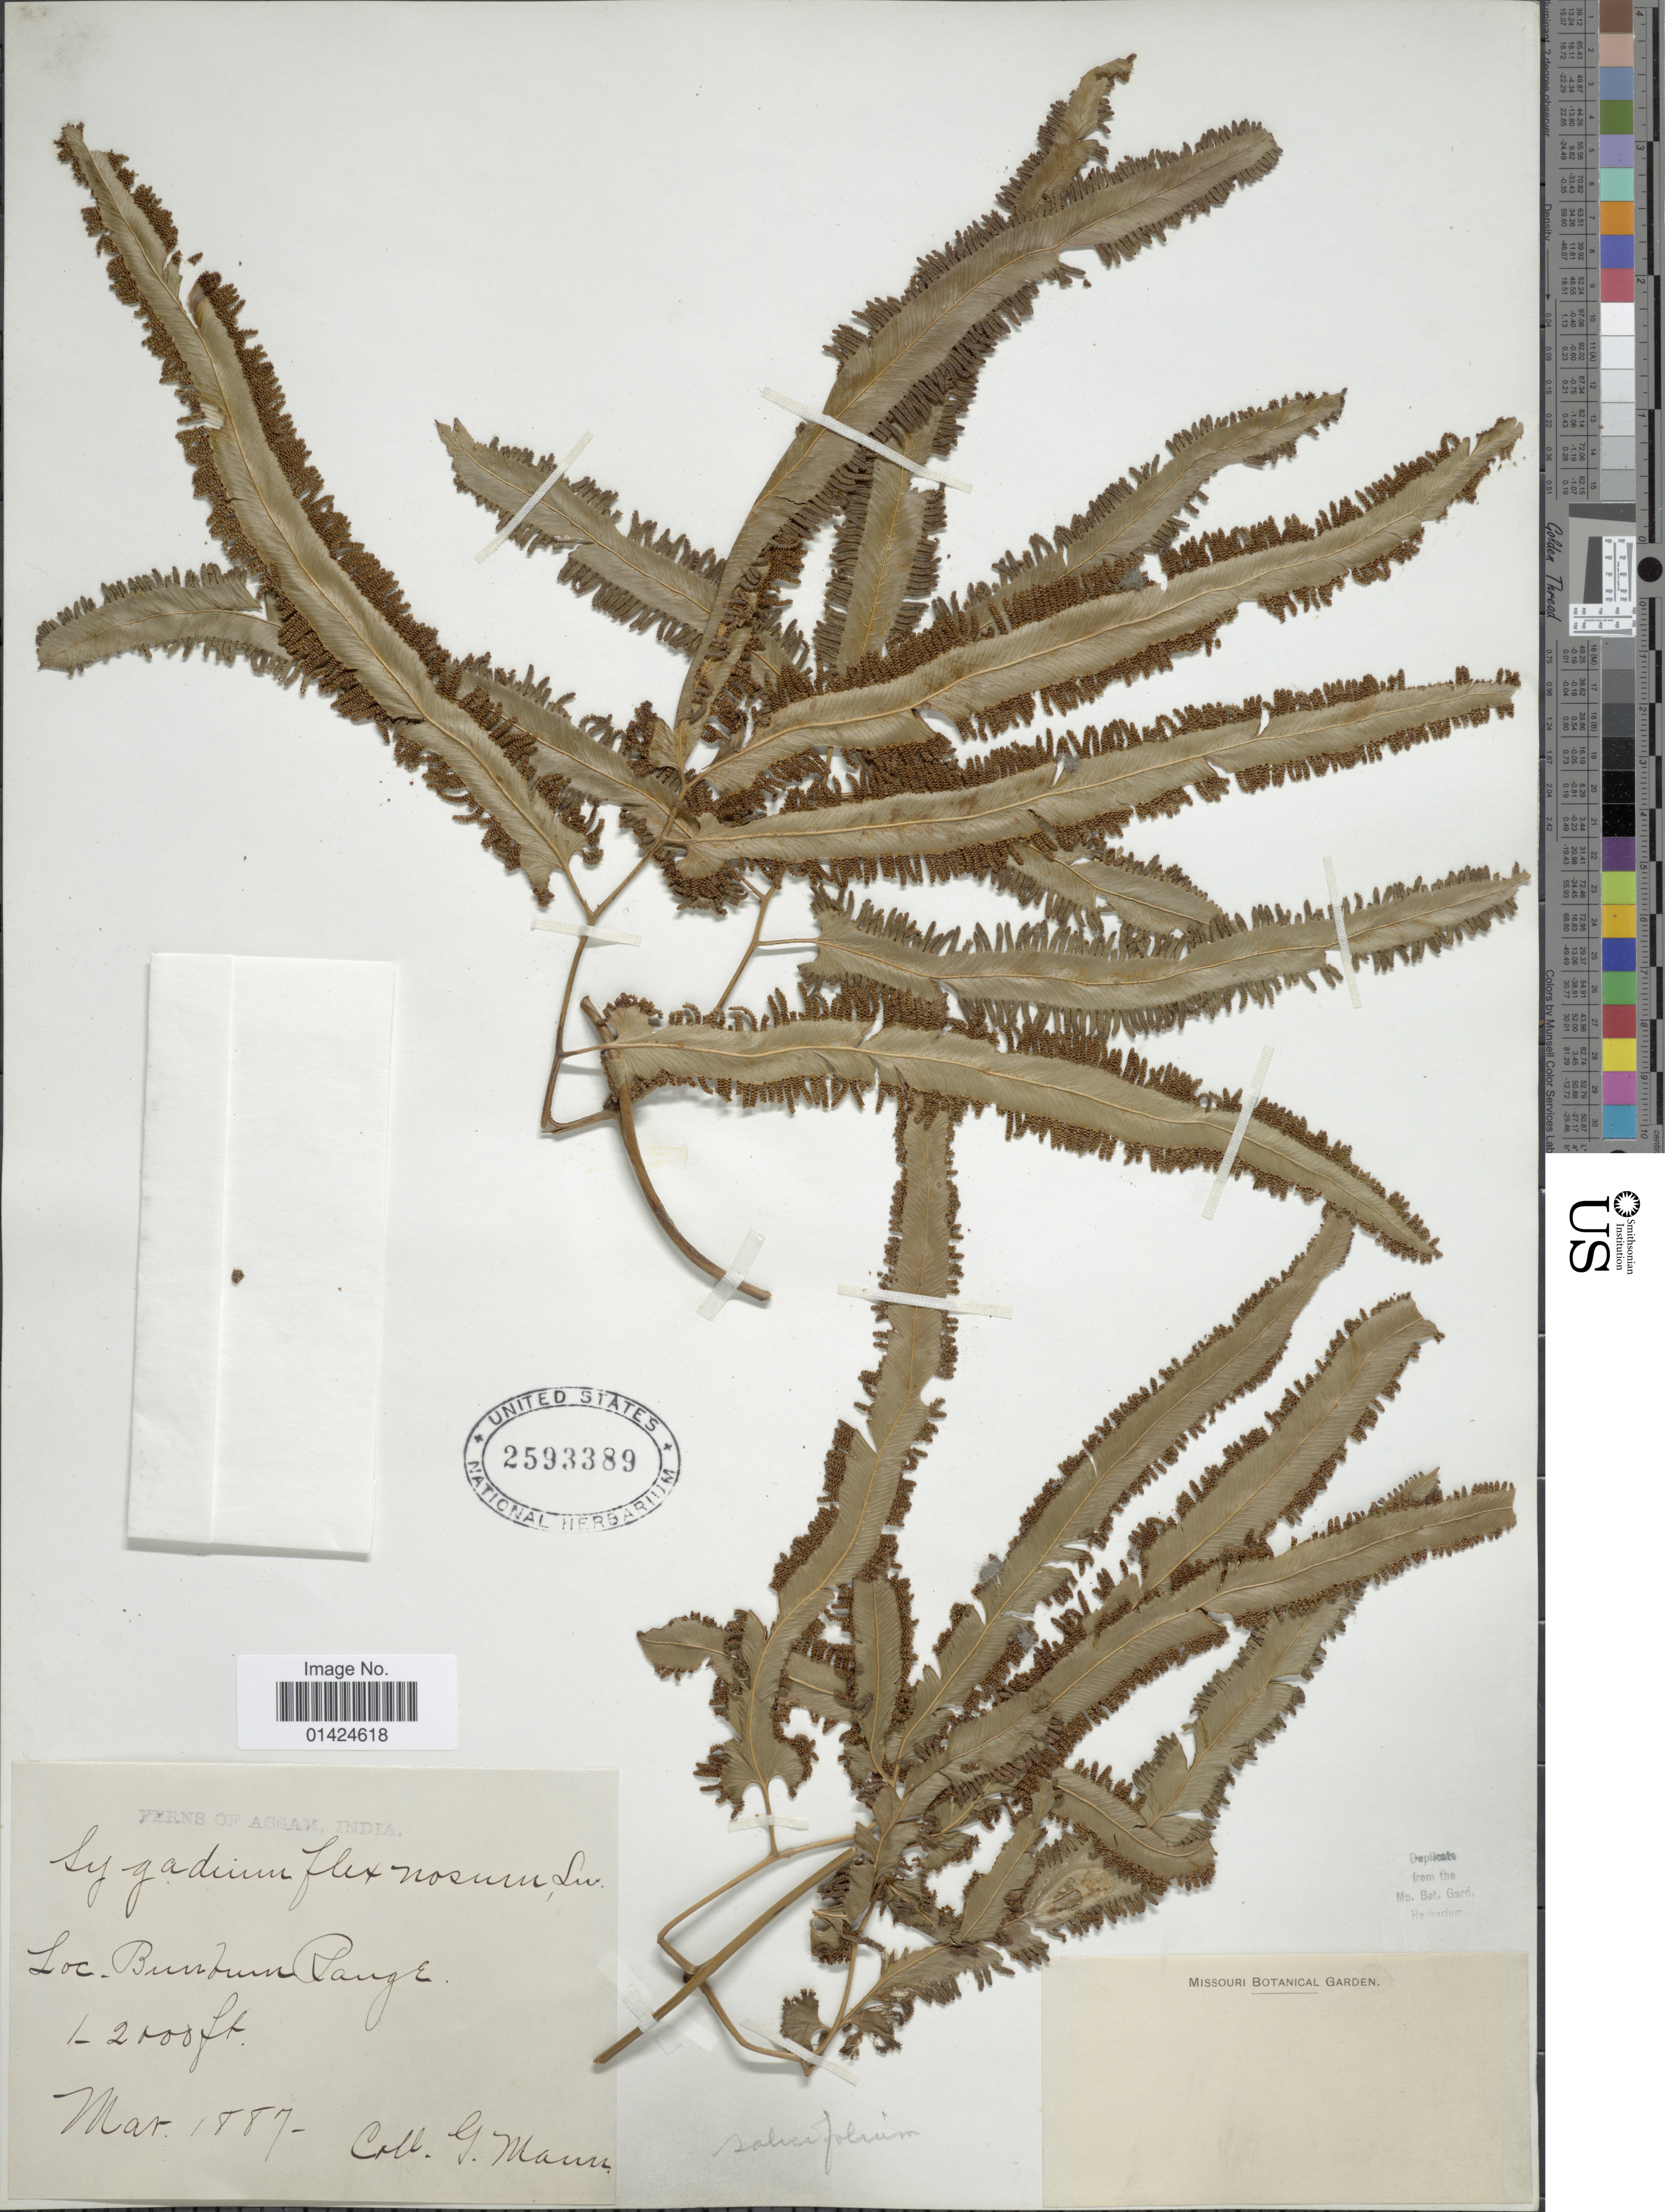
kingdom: Plantae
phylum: Tracheophyta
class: Polypodiopsida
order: Schizaeales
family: Lygodiaceae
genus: Lygodium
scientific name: Lygodium sailcifolium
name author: C. Presl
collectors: G. Mann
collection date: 1887-03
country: India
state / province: Assam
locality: Bundun Range.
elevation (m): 305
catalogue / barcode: US 2593389